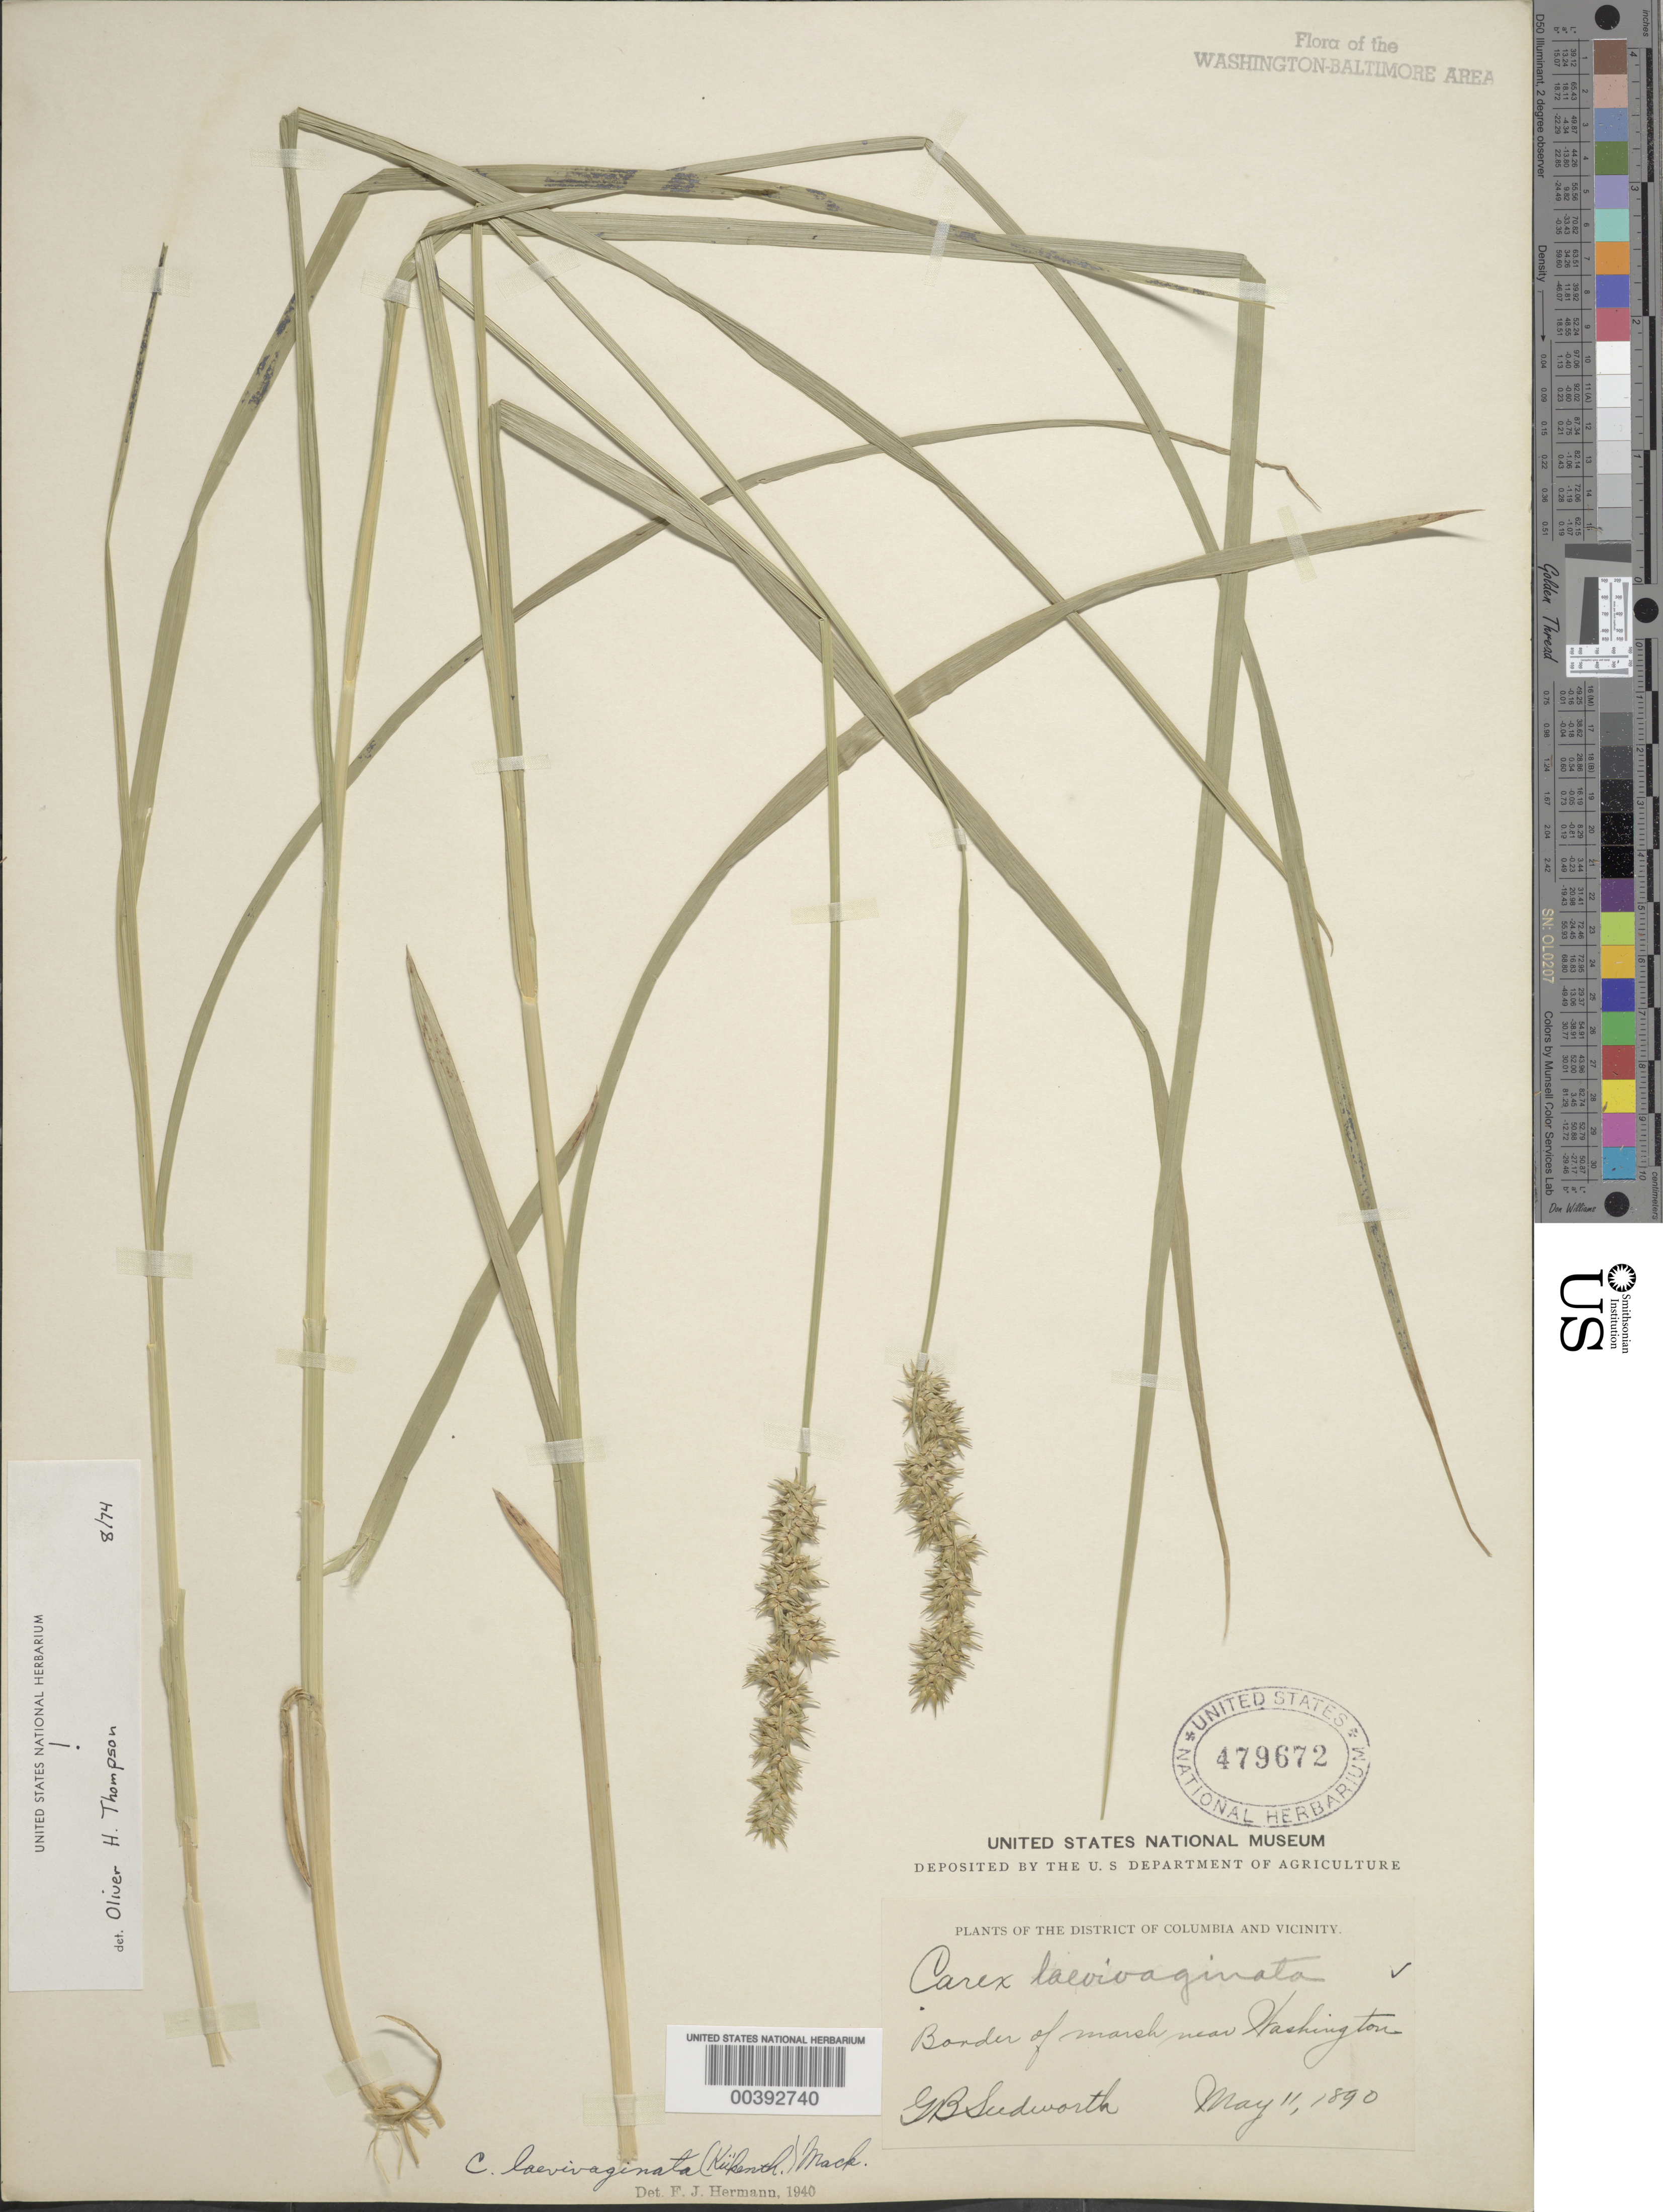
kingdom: Plantae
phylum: Tracheophyta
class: Liliopsida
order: Poales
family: Cyperaceae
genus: Carex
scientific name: Carex laevivaginata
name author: (Kük.) Mack.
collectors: G. B. Sudworth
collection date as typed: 11 May 1890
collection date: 1890-05-11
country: United States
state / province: District of Columbia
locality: Washington DC Area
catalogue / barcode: US 479672